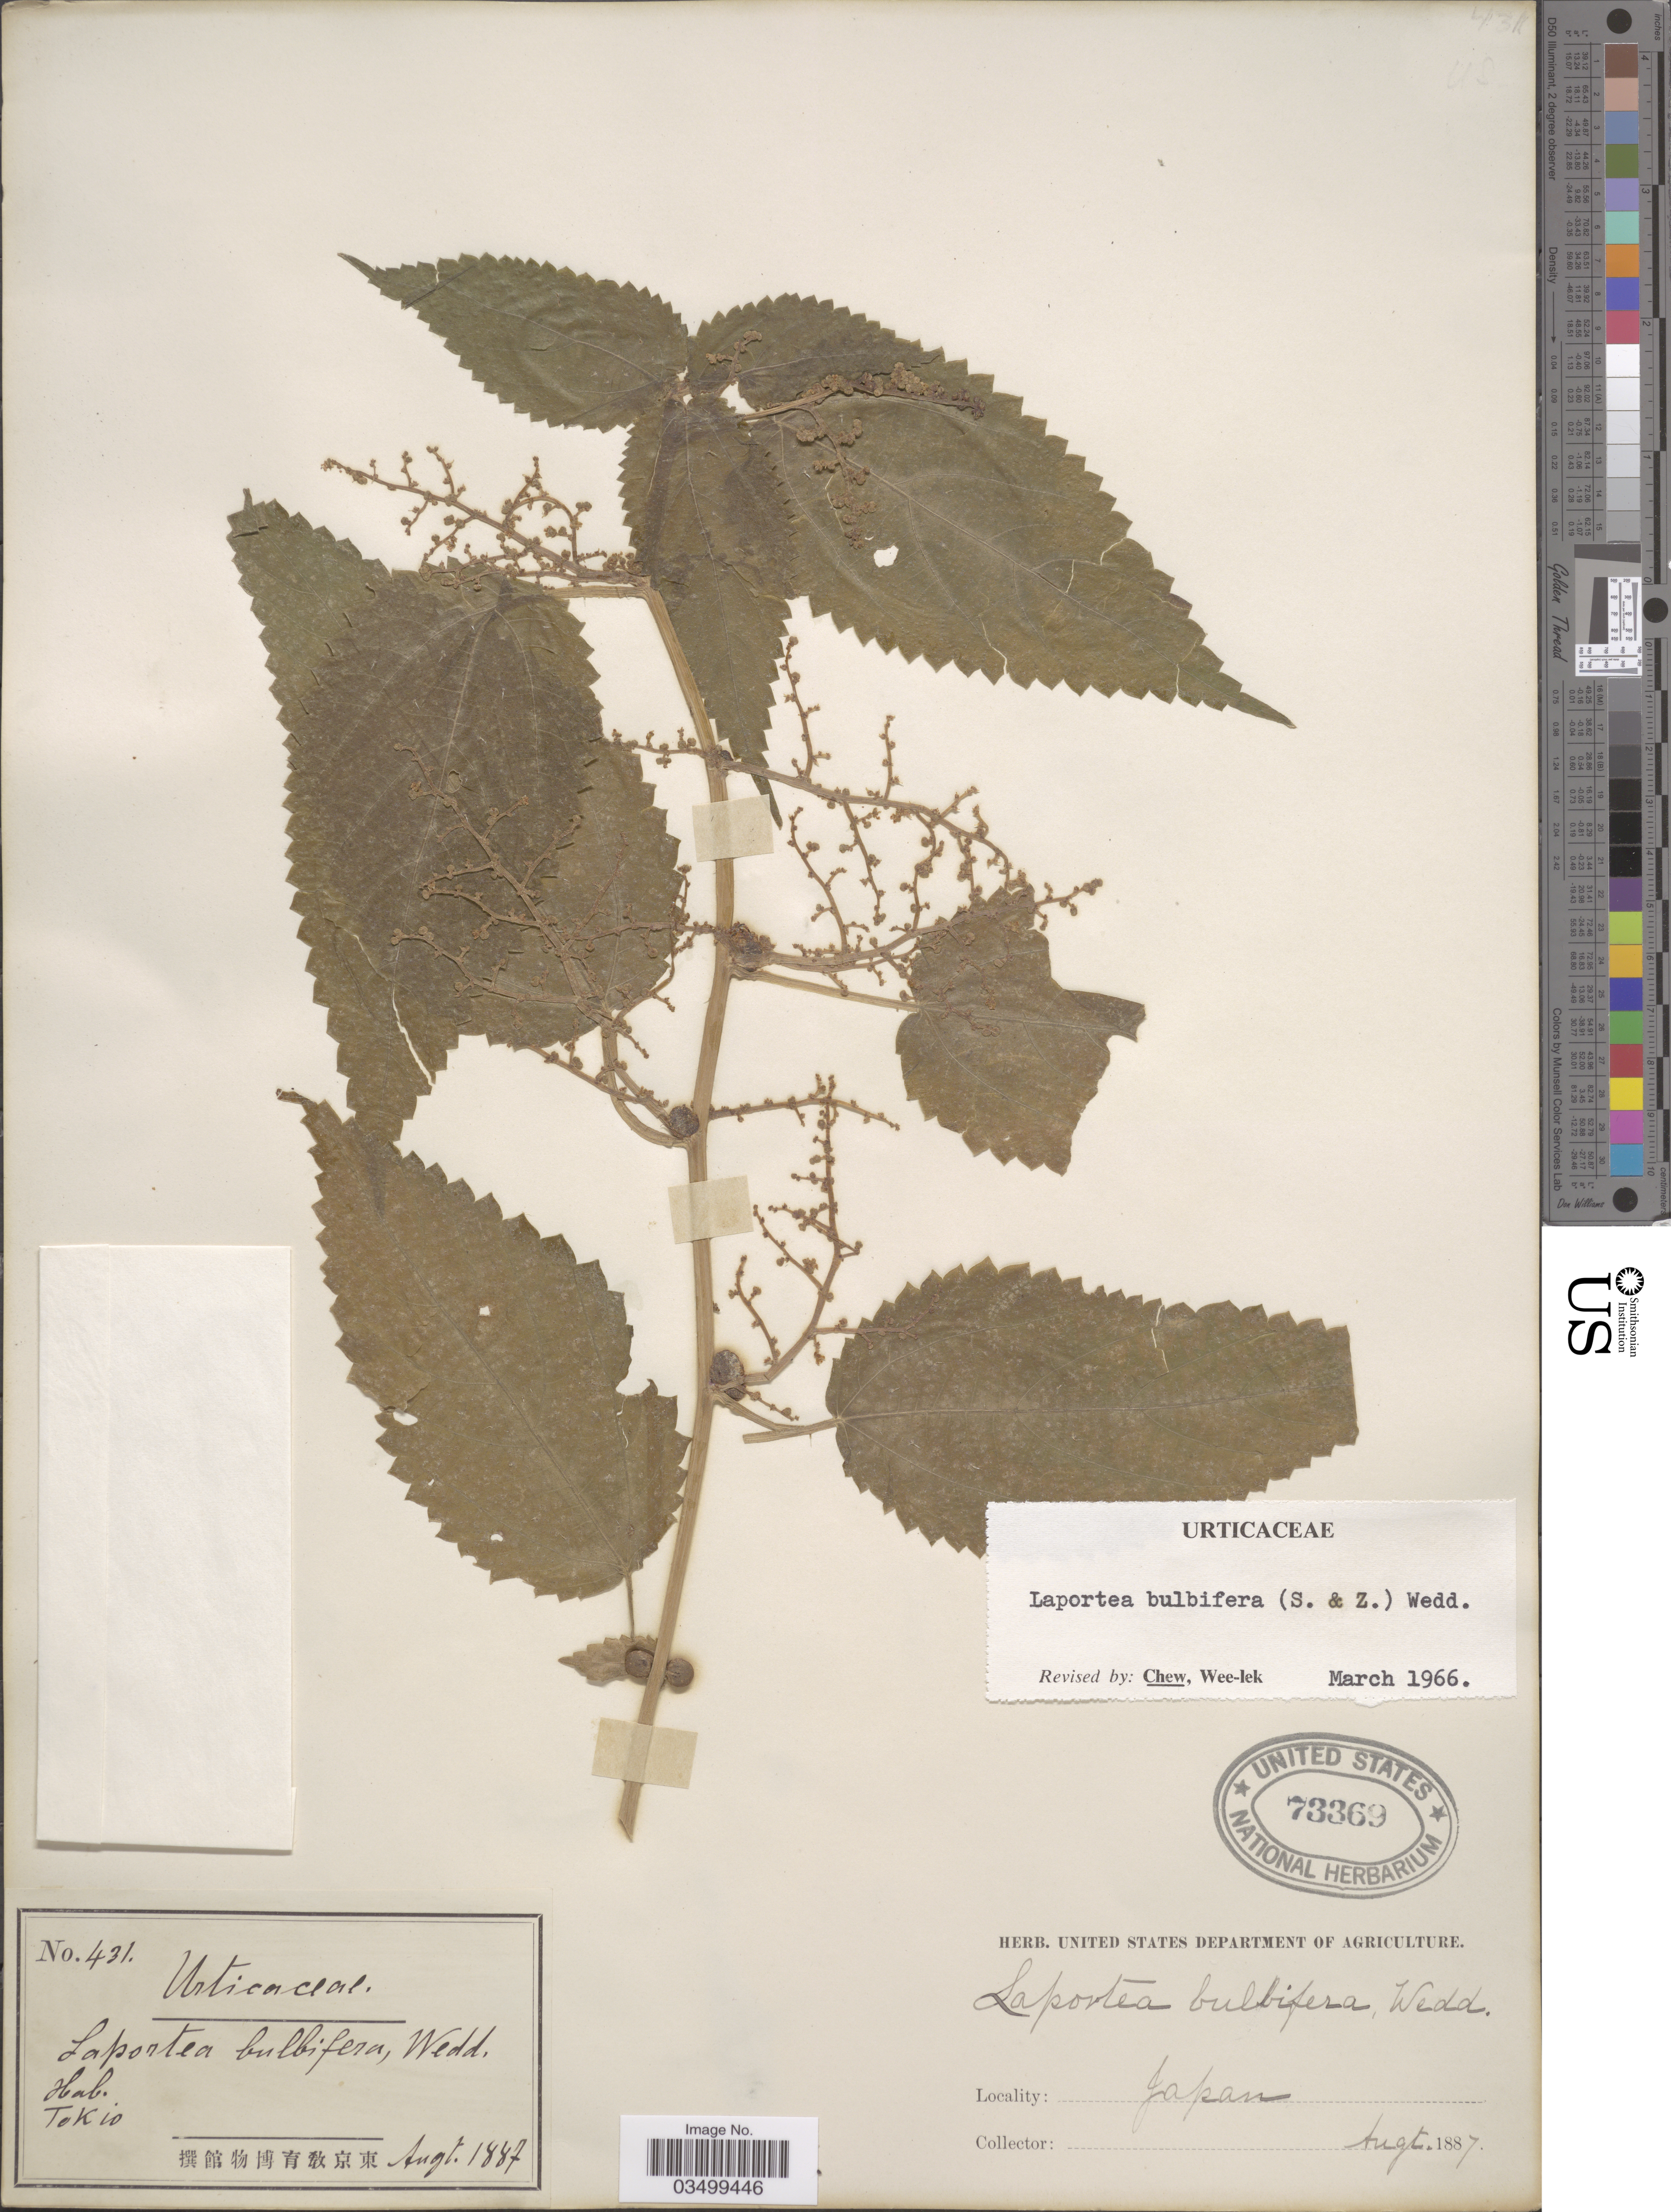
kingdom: Plantae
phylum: Tracheophyta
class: Magnoliopsida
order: Rosales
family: Urticaceae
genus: Laportea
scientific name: Laportea bulbifera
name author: (Siebold & Zucc.) Wedd.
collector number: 431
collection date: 1887-08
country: Japan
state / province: Tokyo, Federal City of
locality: Tokio.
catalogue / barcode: US 73369